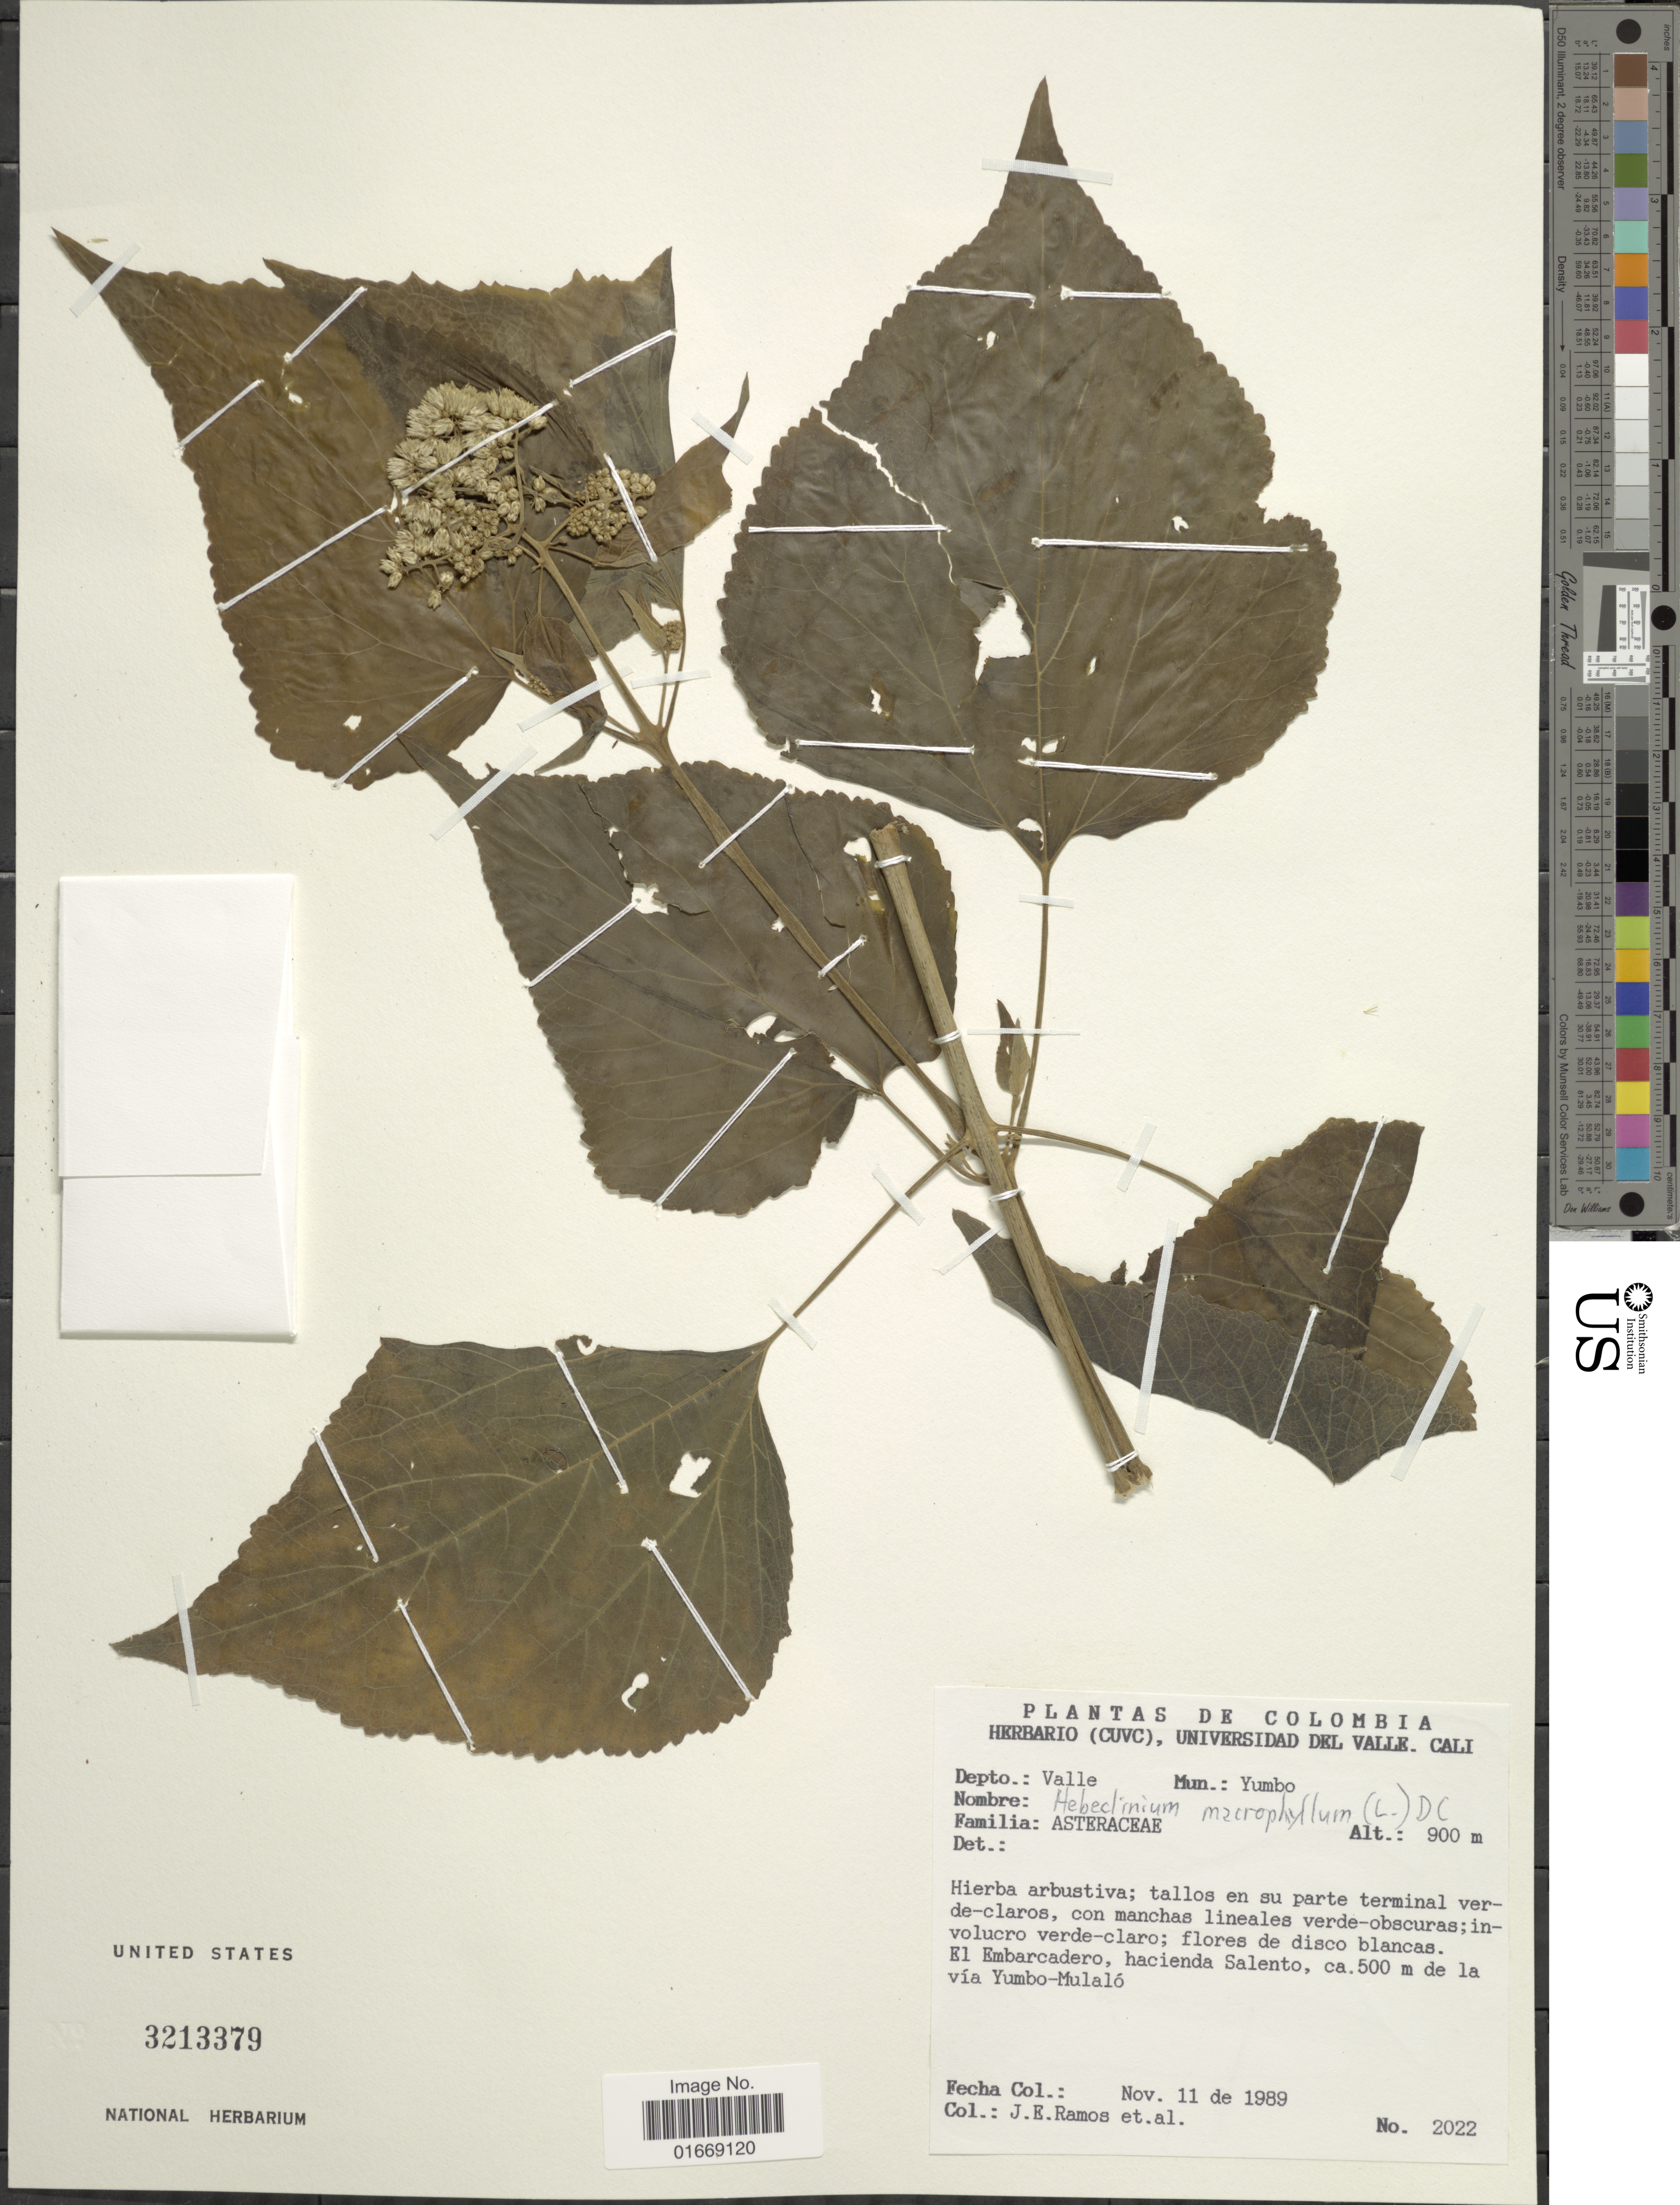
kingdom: Plantae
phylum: Tracheophyta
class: Magnoliopsida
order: Asterales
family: Asteraceae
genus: Hebeclinium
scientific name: Hebeclinium macrophyllum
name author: (L.) DC.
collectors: J. E. Ramos & et al.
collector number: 2022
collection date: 1989-11-11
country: Colombia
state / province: Valle del Cauca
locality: Depto. Valle, Mun. Yumbo, El Embarcadero, hacienda Salento, via Yumbo-Mulalo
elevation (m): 500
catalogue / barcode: US 3213379